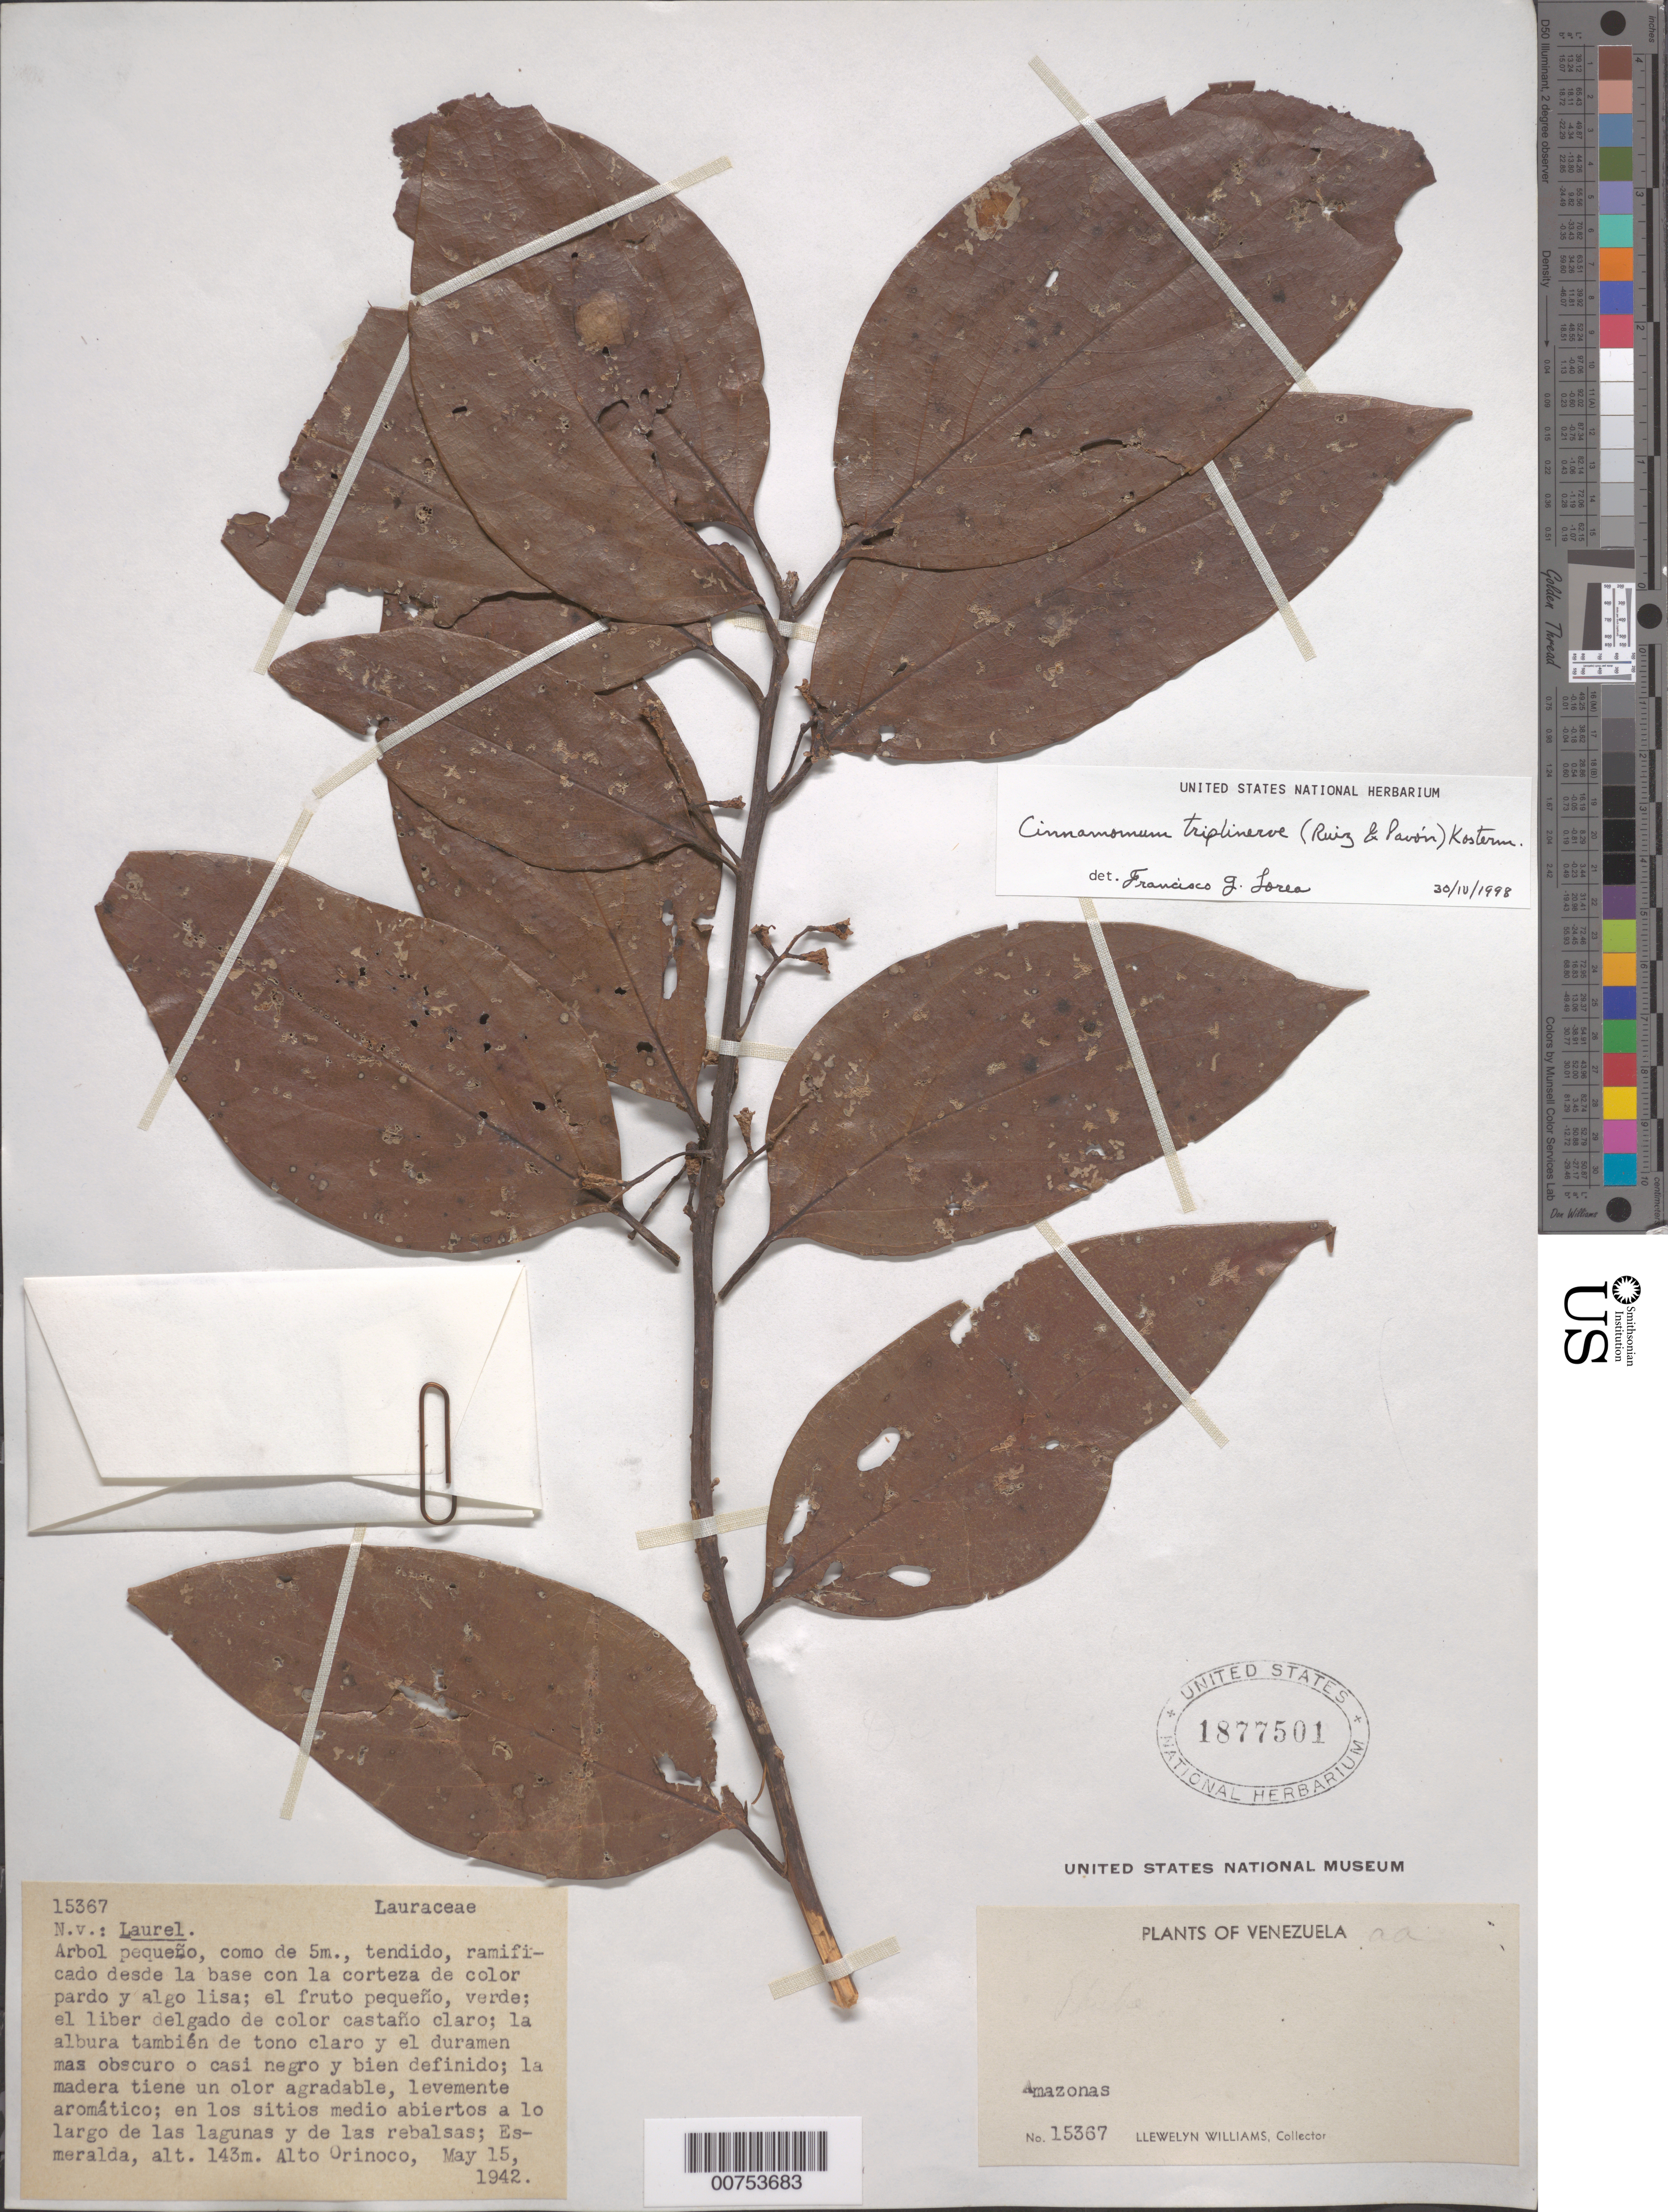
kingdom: Plantae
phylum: Tracheophyta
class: Magnoliopsida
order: Laurales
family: Lauraceae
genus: Cinnamomum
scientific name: Cinnamomum triplinerve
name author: (Ruiz & Pav.) Kosterm.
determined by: Lorea-Hernández, F. G.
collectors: Ll. Williams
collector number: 15367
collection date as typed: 15-May-42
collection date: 1942-05-15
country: Venezuela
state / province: Amazonas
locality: Esmeralda, Alto Orinoco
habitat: Sitios medio abiertos a lo largo de la margen de la selva cerca de la costa del Orinoco y periodicamente inundado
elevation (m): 143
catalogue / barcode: US 1877501